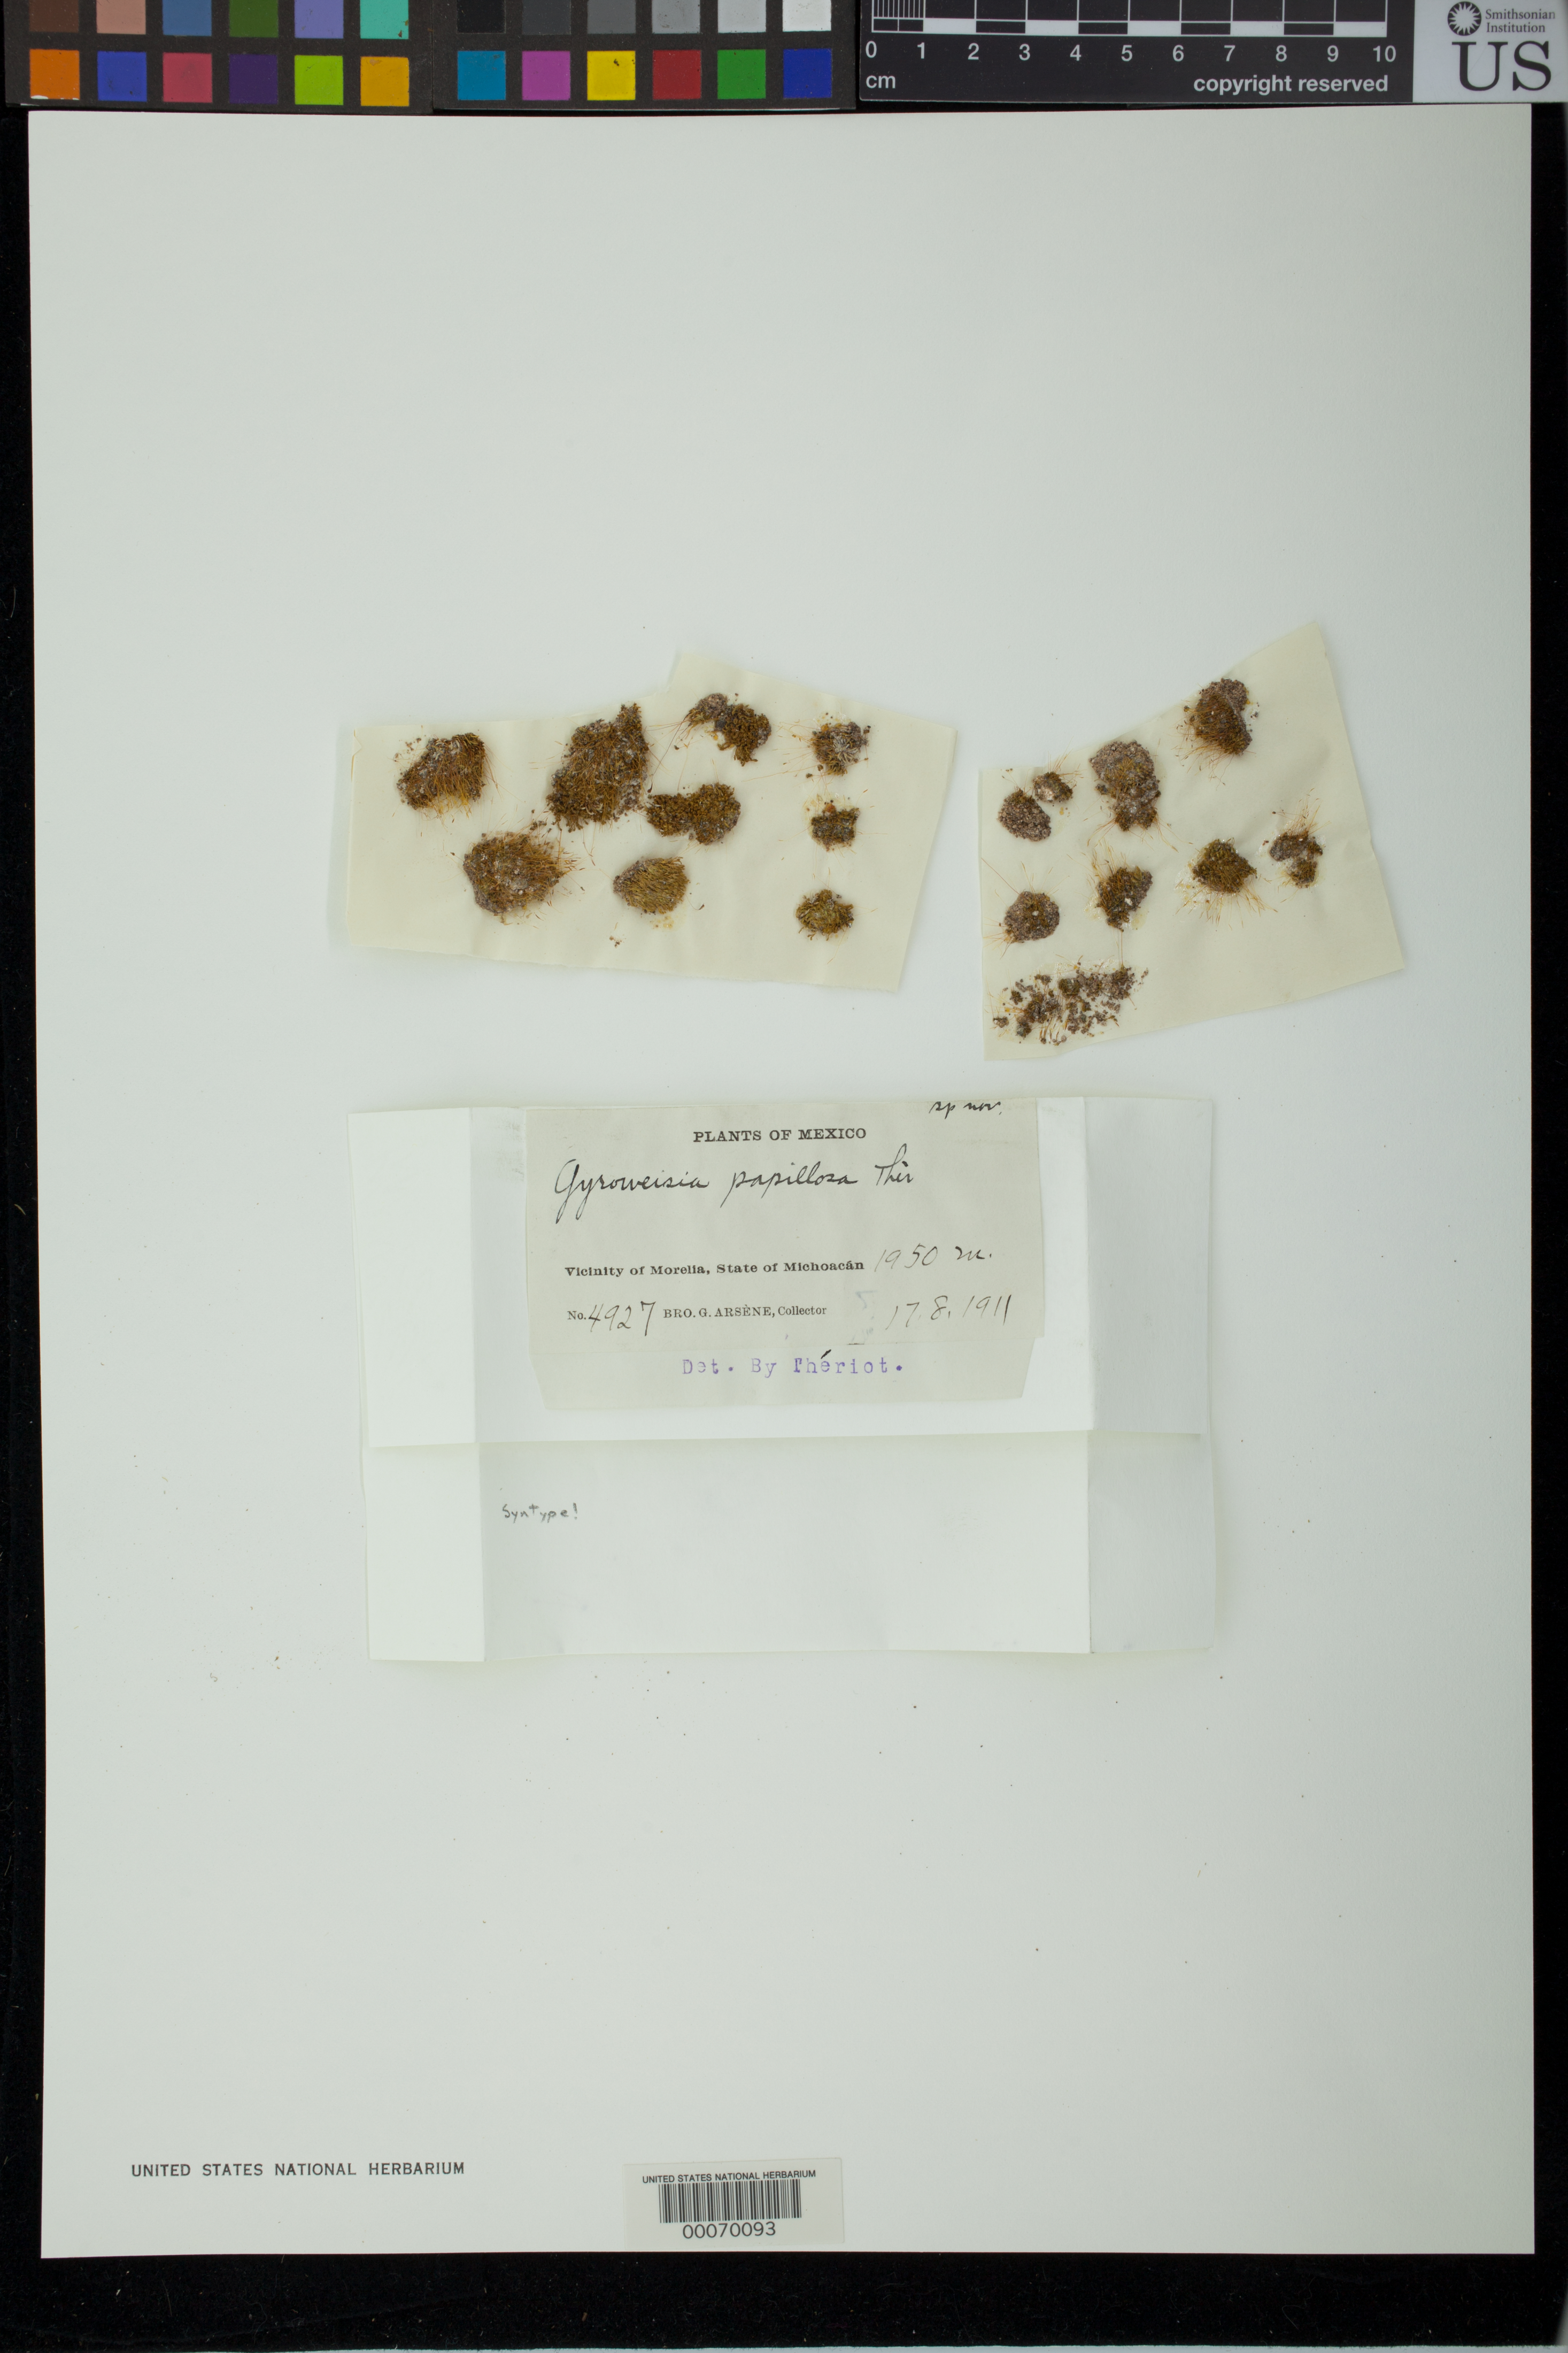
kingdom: Plantae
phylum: Bryophyta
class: Bryopsida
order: Pottiales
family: Pottiaceae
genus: Gyroweisia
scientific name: Gyroweisia papillosa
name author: Thér.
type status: Syntype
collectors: Bro. G. Arsène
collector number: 4927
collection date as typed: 17 Aug 1911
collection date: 1911-08-17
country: Mexico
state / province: Michoacán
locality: Vicinity of Morelia.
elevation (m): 1950